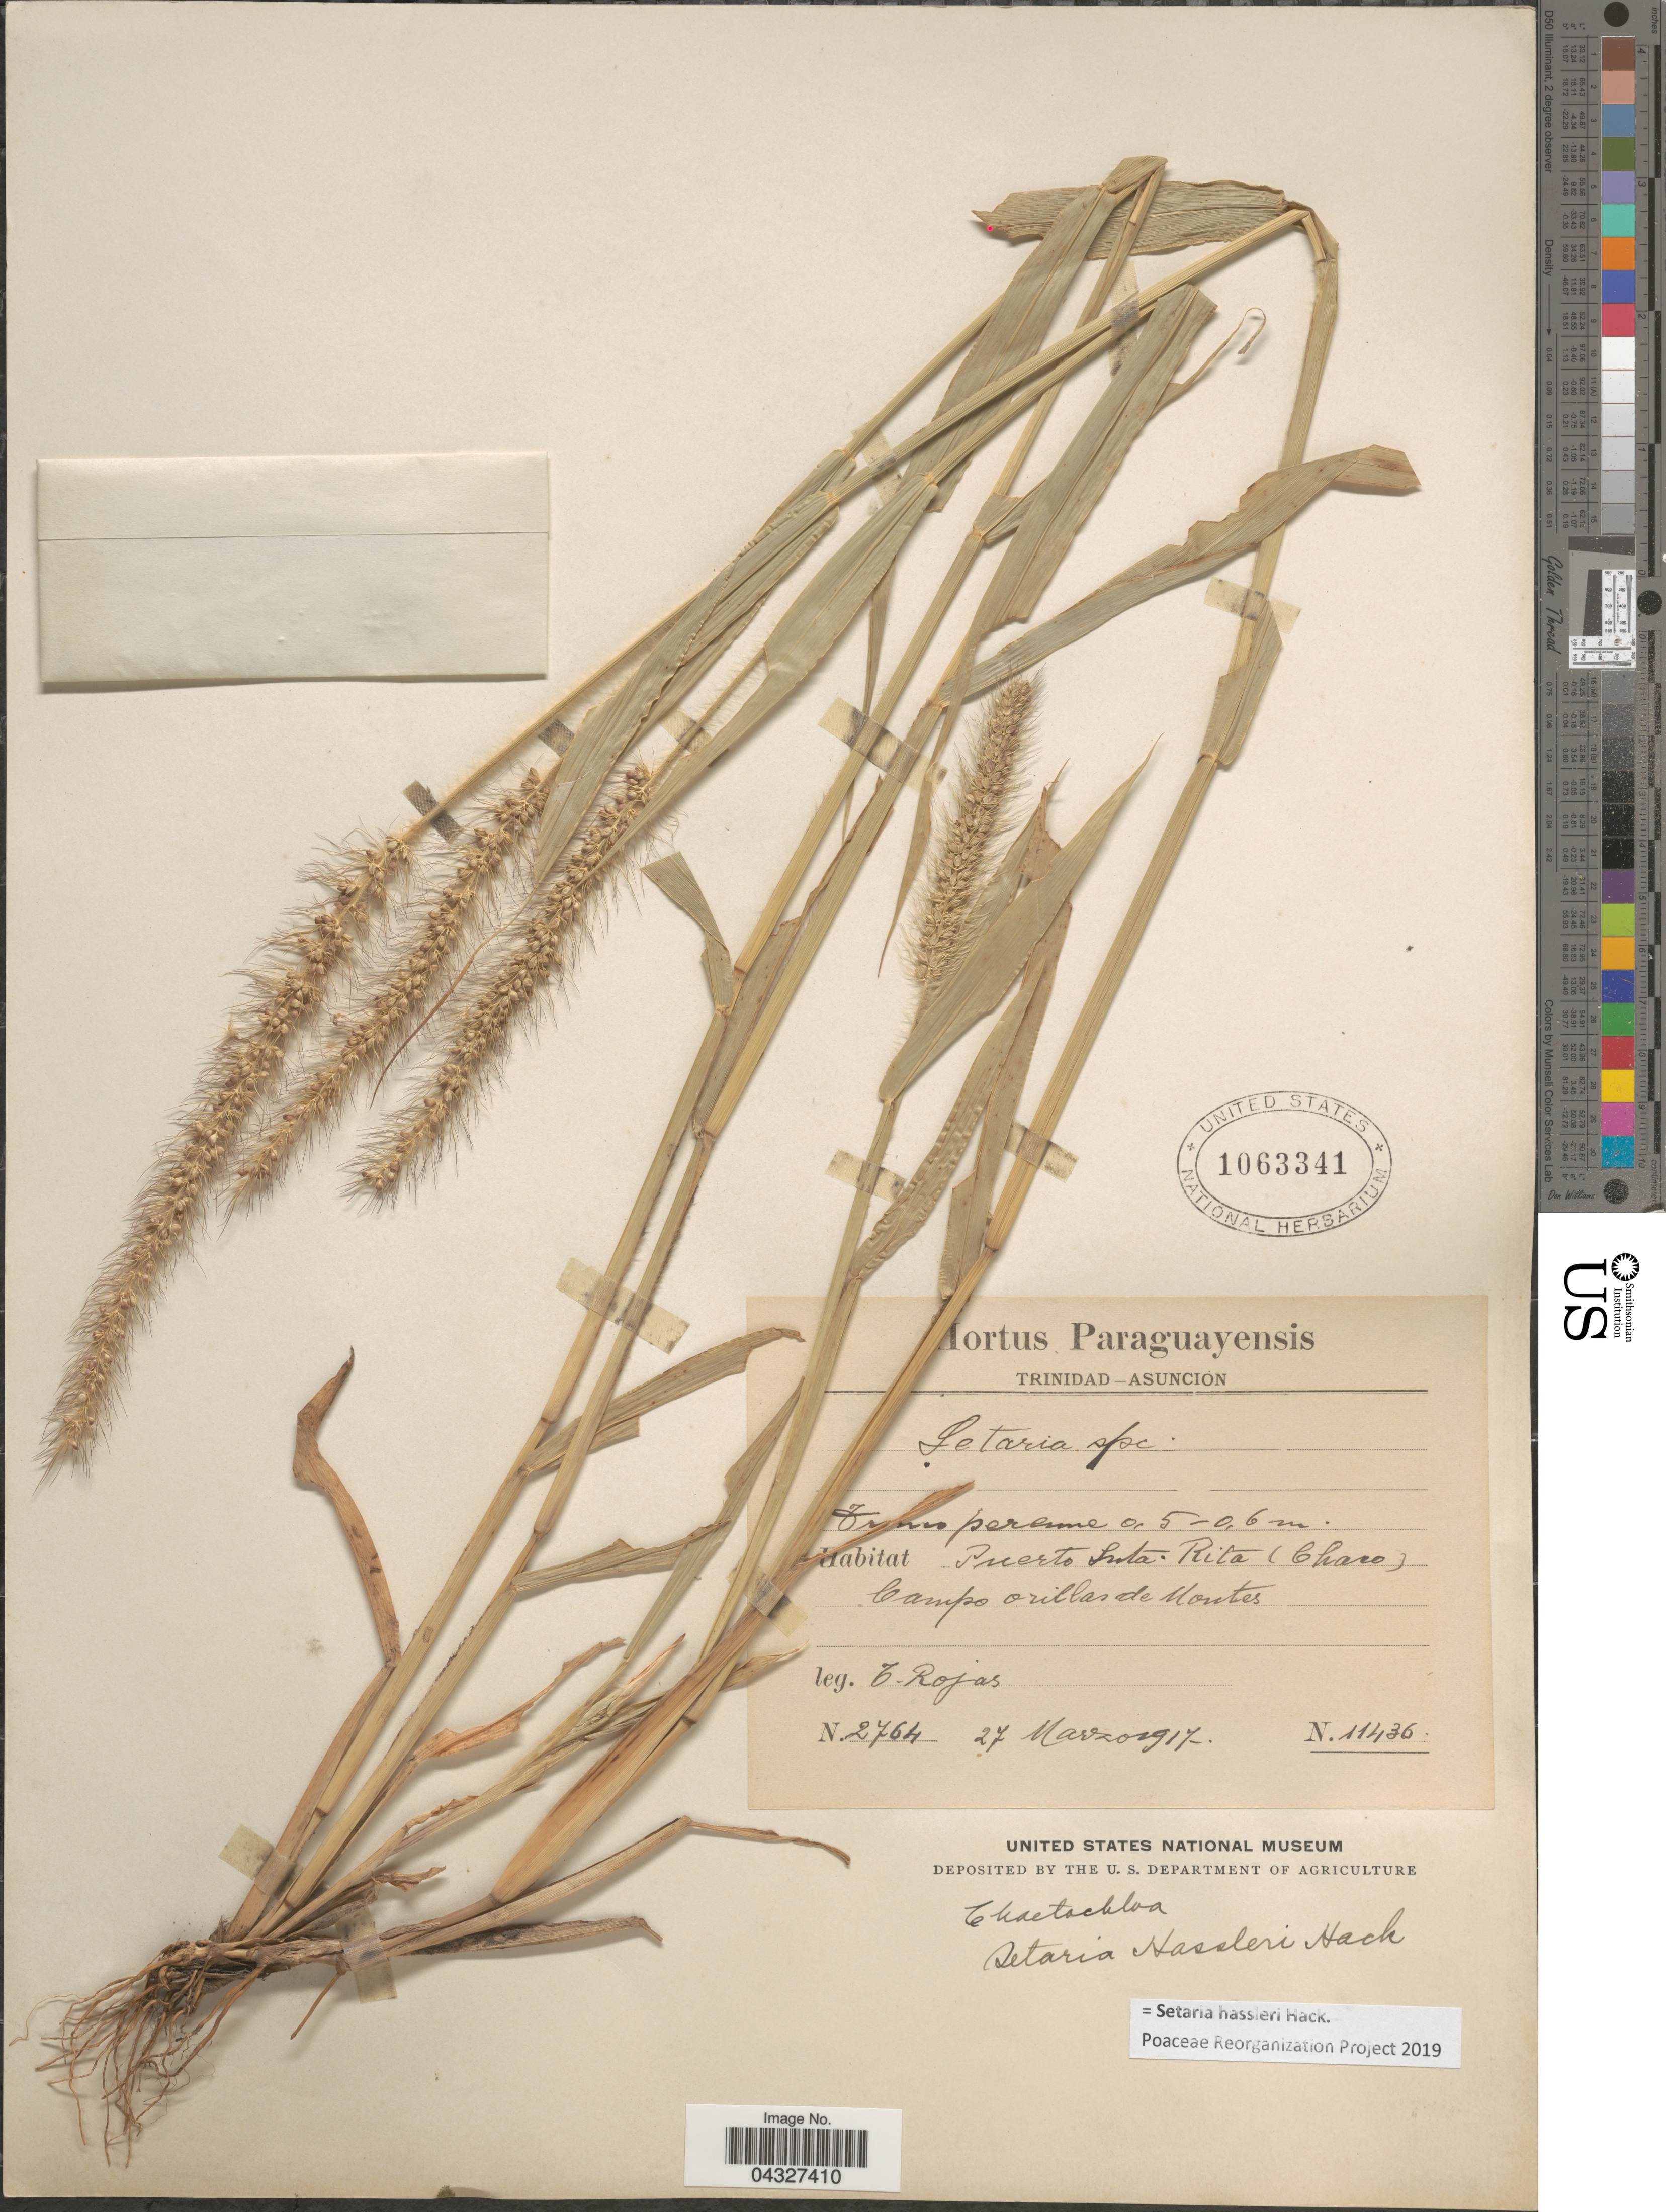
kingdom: Plantae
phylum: Tracheophyta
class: Liliopsida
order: Poales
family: Poaceae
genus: Setaria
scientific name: Setaria hassleri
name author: Hack. in Chodat & Hassl.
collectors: T. Rojas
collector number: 2764/11436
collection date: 1917-03-27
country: Paraguay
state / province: Asuncion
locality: Trinidad. Puerto Snta Rita (Chaco). Campo orillas de montes.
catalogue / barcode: US 1063341